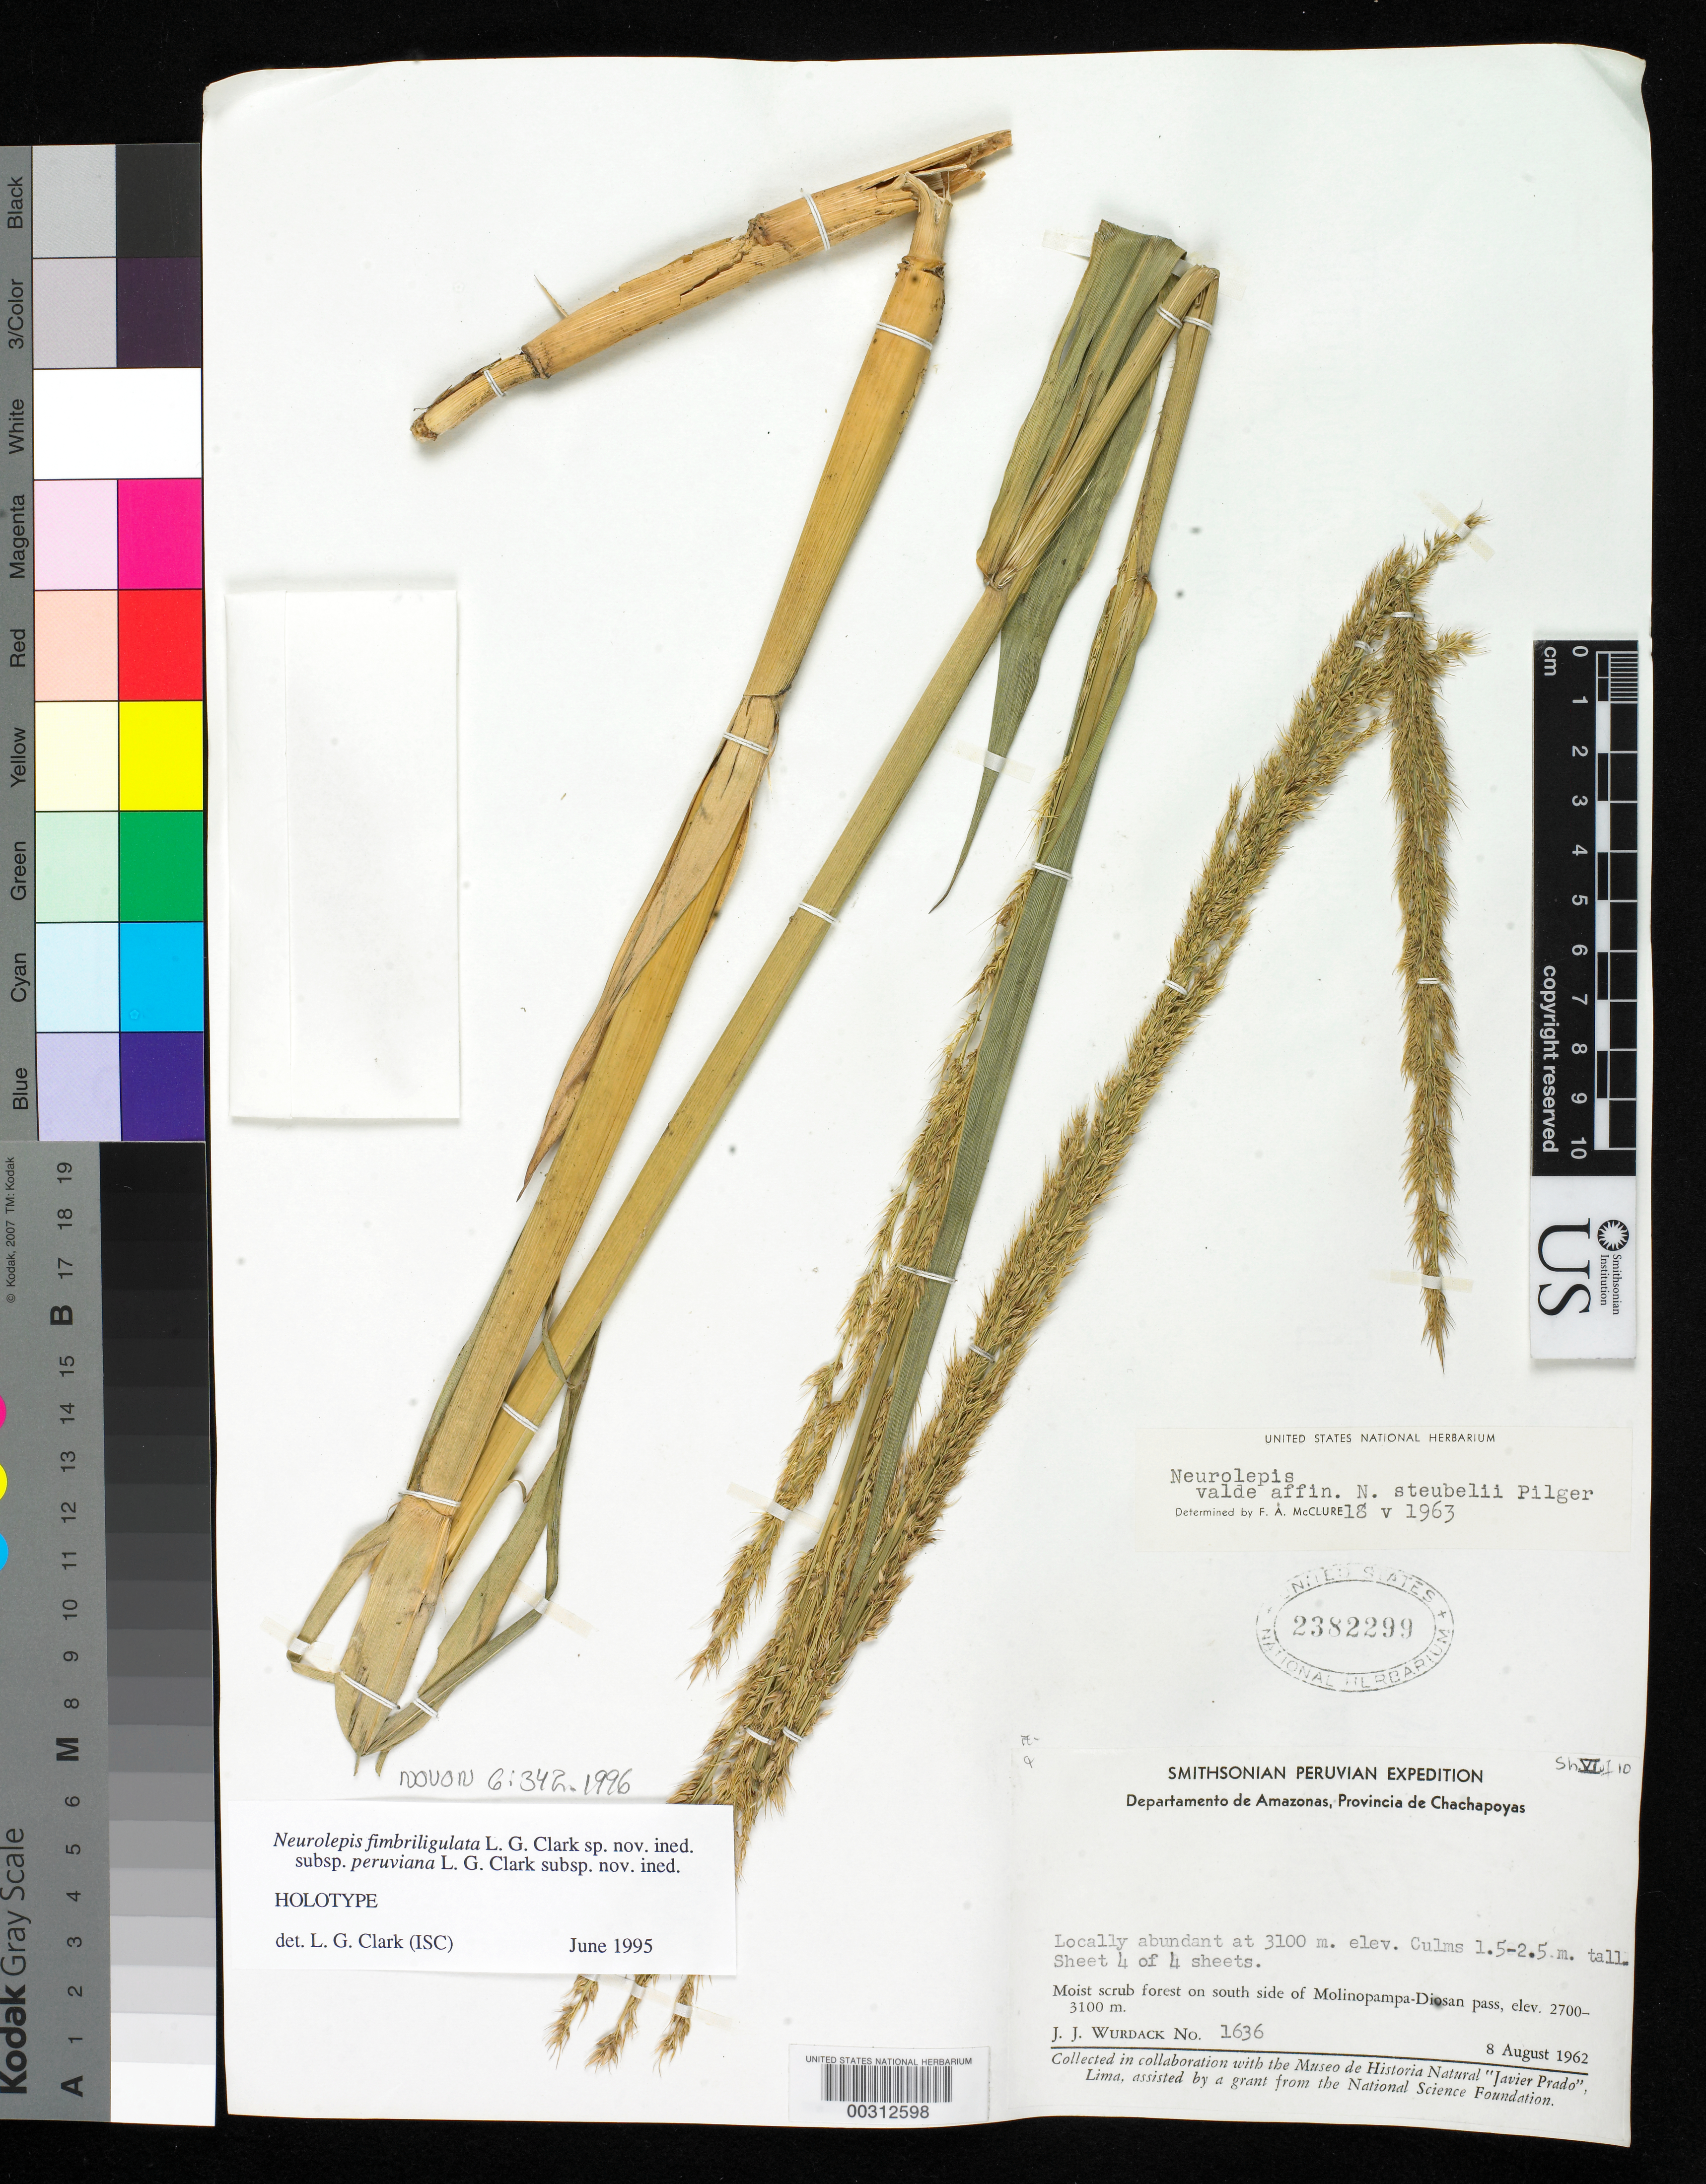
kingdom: Plantae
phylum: Tracheophyta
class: Liliopsida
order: Poales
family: Poaceae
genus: Neurolepis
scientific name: Neurolepis fimbriligulata subsp. peruviana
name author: L.G. Clark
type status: Holotype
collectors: J. J. Wurdack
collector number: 1636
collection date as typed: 08 Aug 1962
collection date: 1962-08-08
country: Peru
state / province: Amazonas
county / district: Chachapoyas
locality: S side of Molinopampa-Diosan Pass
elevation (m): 2700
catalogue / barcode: US 2382299